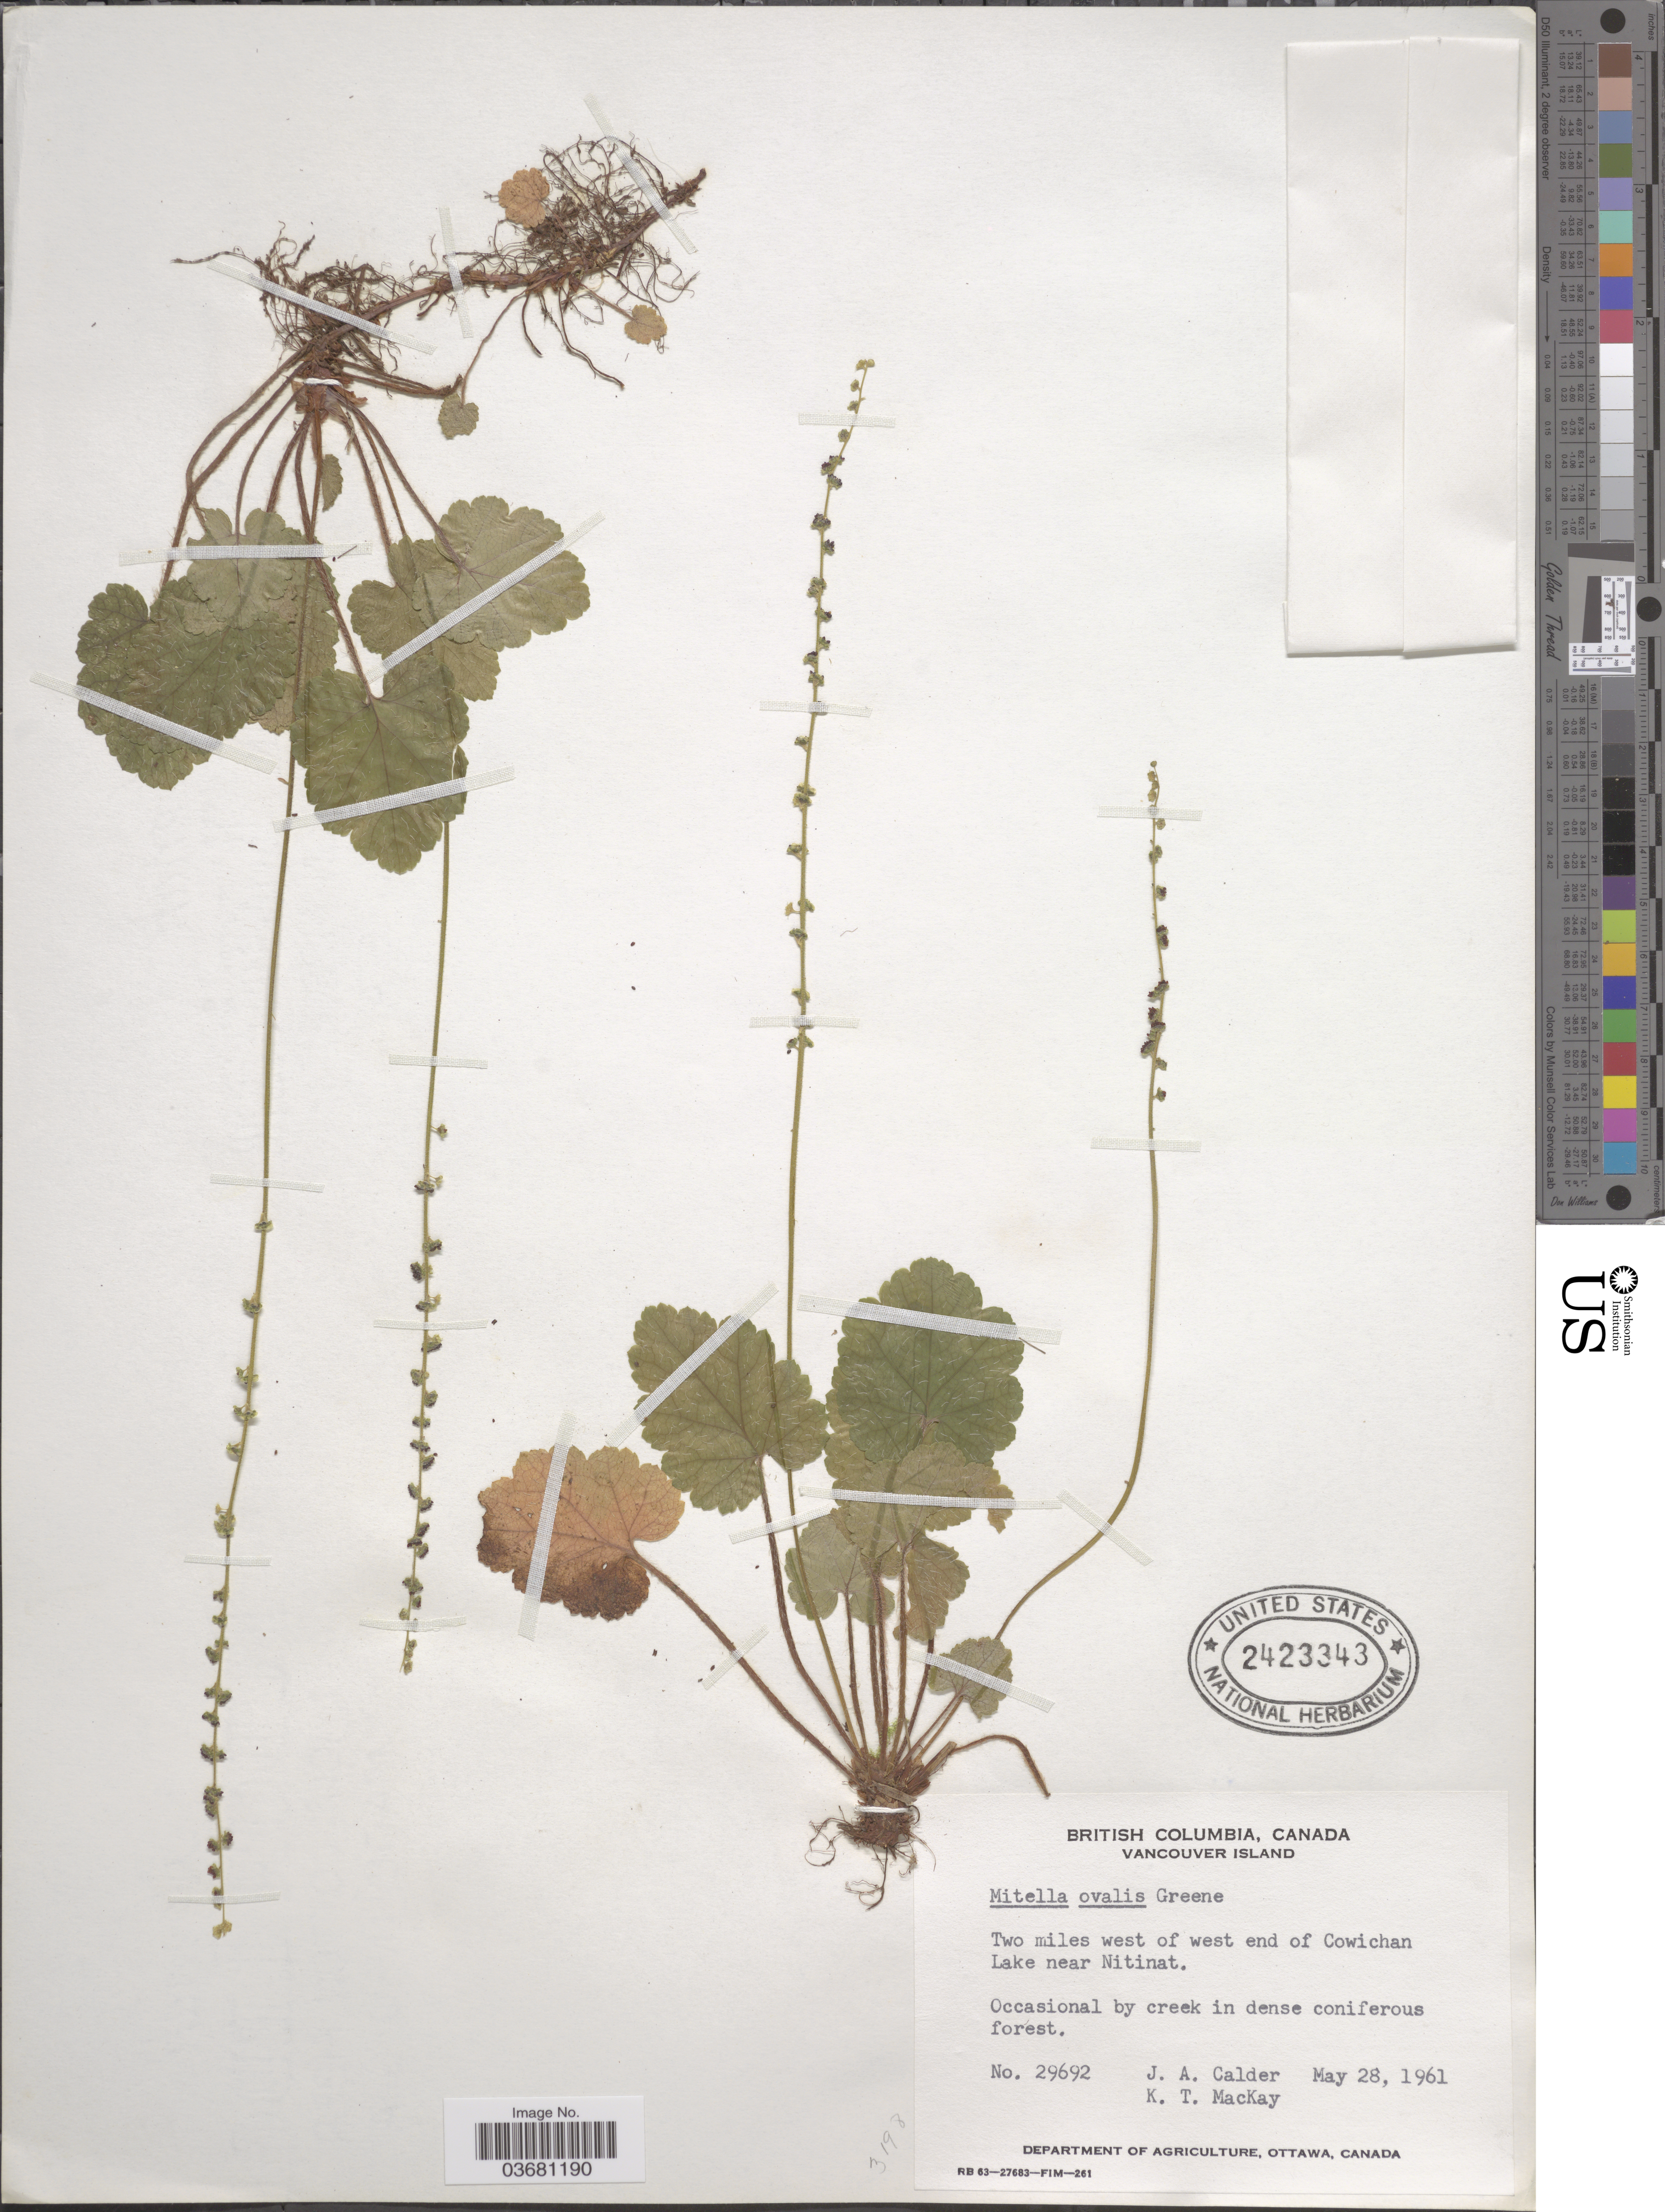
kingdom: Plantae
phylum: Tracheophyta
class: Magnoliopsida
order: Saxifragales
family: Saxifragaceae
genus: Mitella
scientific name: Mitella ovalis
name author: Greene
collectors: J. A. Calder & K. T. Mackay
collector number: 29692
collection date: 1961-05-28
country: Canada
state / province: British Columbia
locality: Vancouver Island. Two miles west of west end of Cowichan Lake near Nitinat. Occasional by creek in dense coniferous forest.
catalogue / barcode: US 2423343